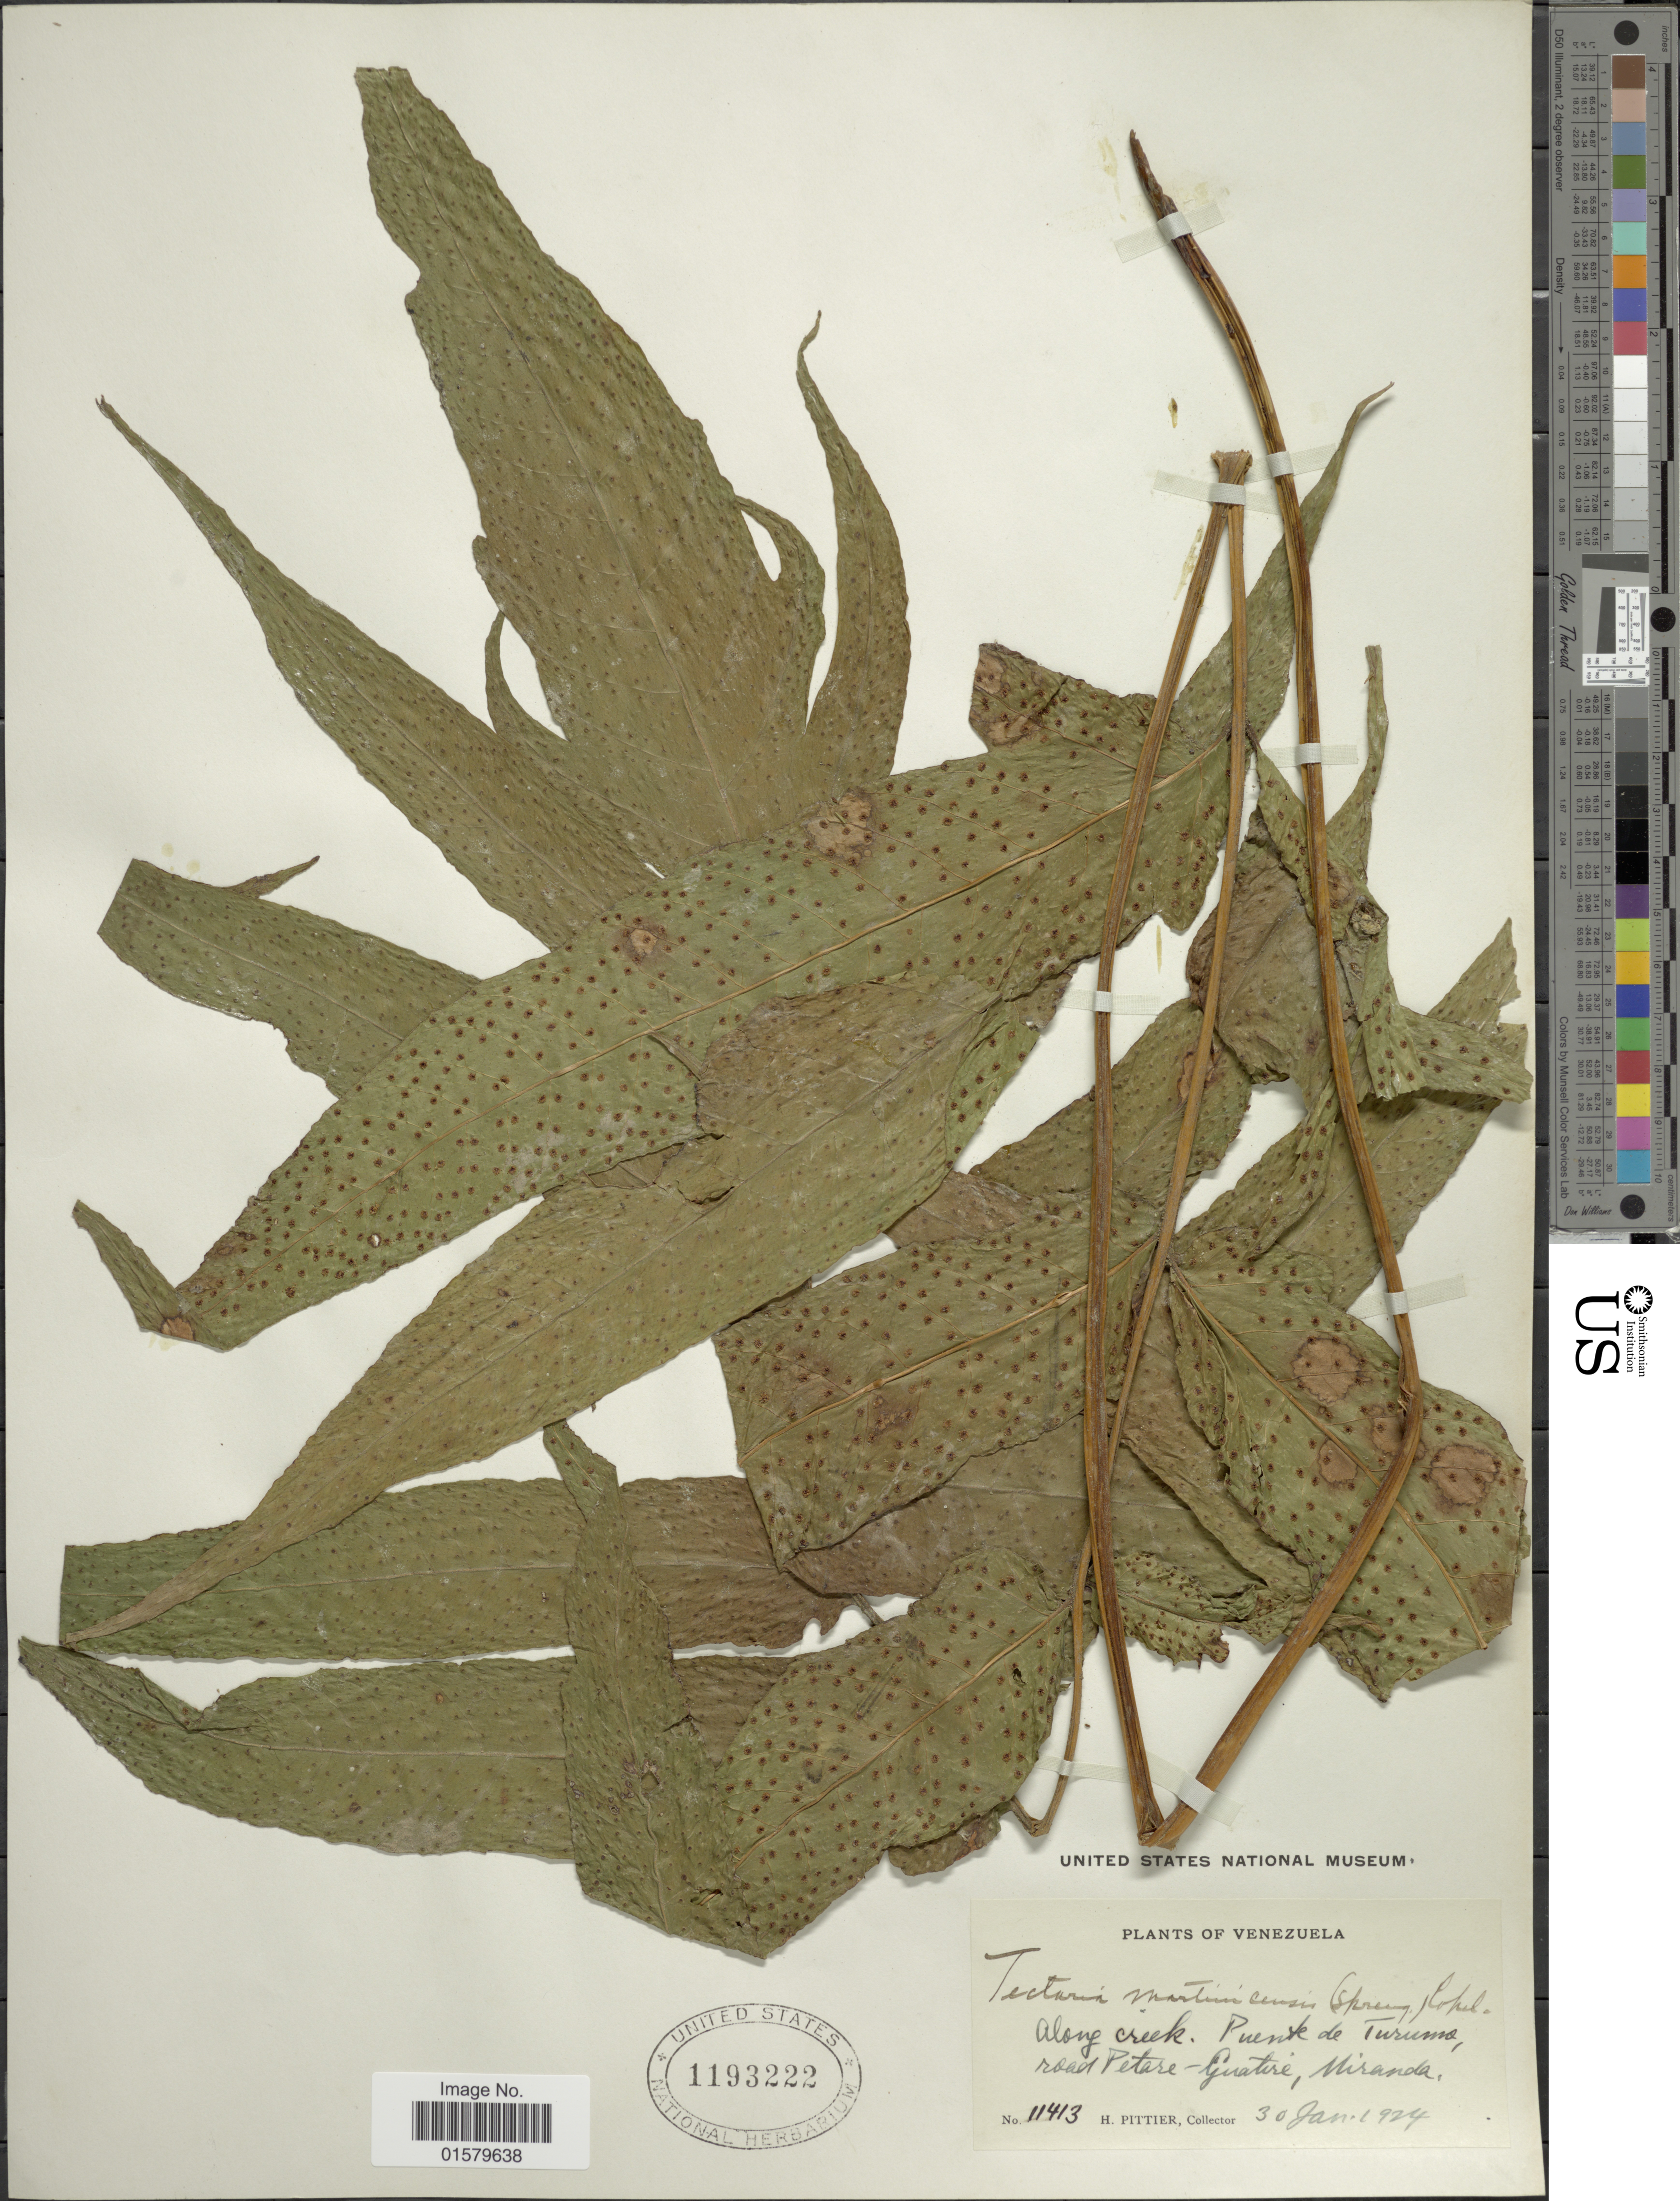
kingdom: Plantae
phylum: Tracheophyta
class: Polypodiopsida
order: Polypodiales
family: Tectariaceae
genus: Tectaria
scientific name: Tectaria incisa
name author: Cav.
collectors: H. F. Pittier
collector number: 11413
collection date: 1924-01-30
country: Venezuela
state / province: Miranda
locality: Along creek, Puente de Taruma, road Petare - Guatire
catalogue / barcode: US 1193222